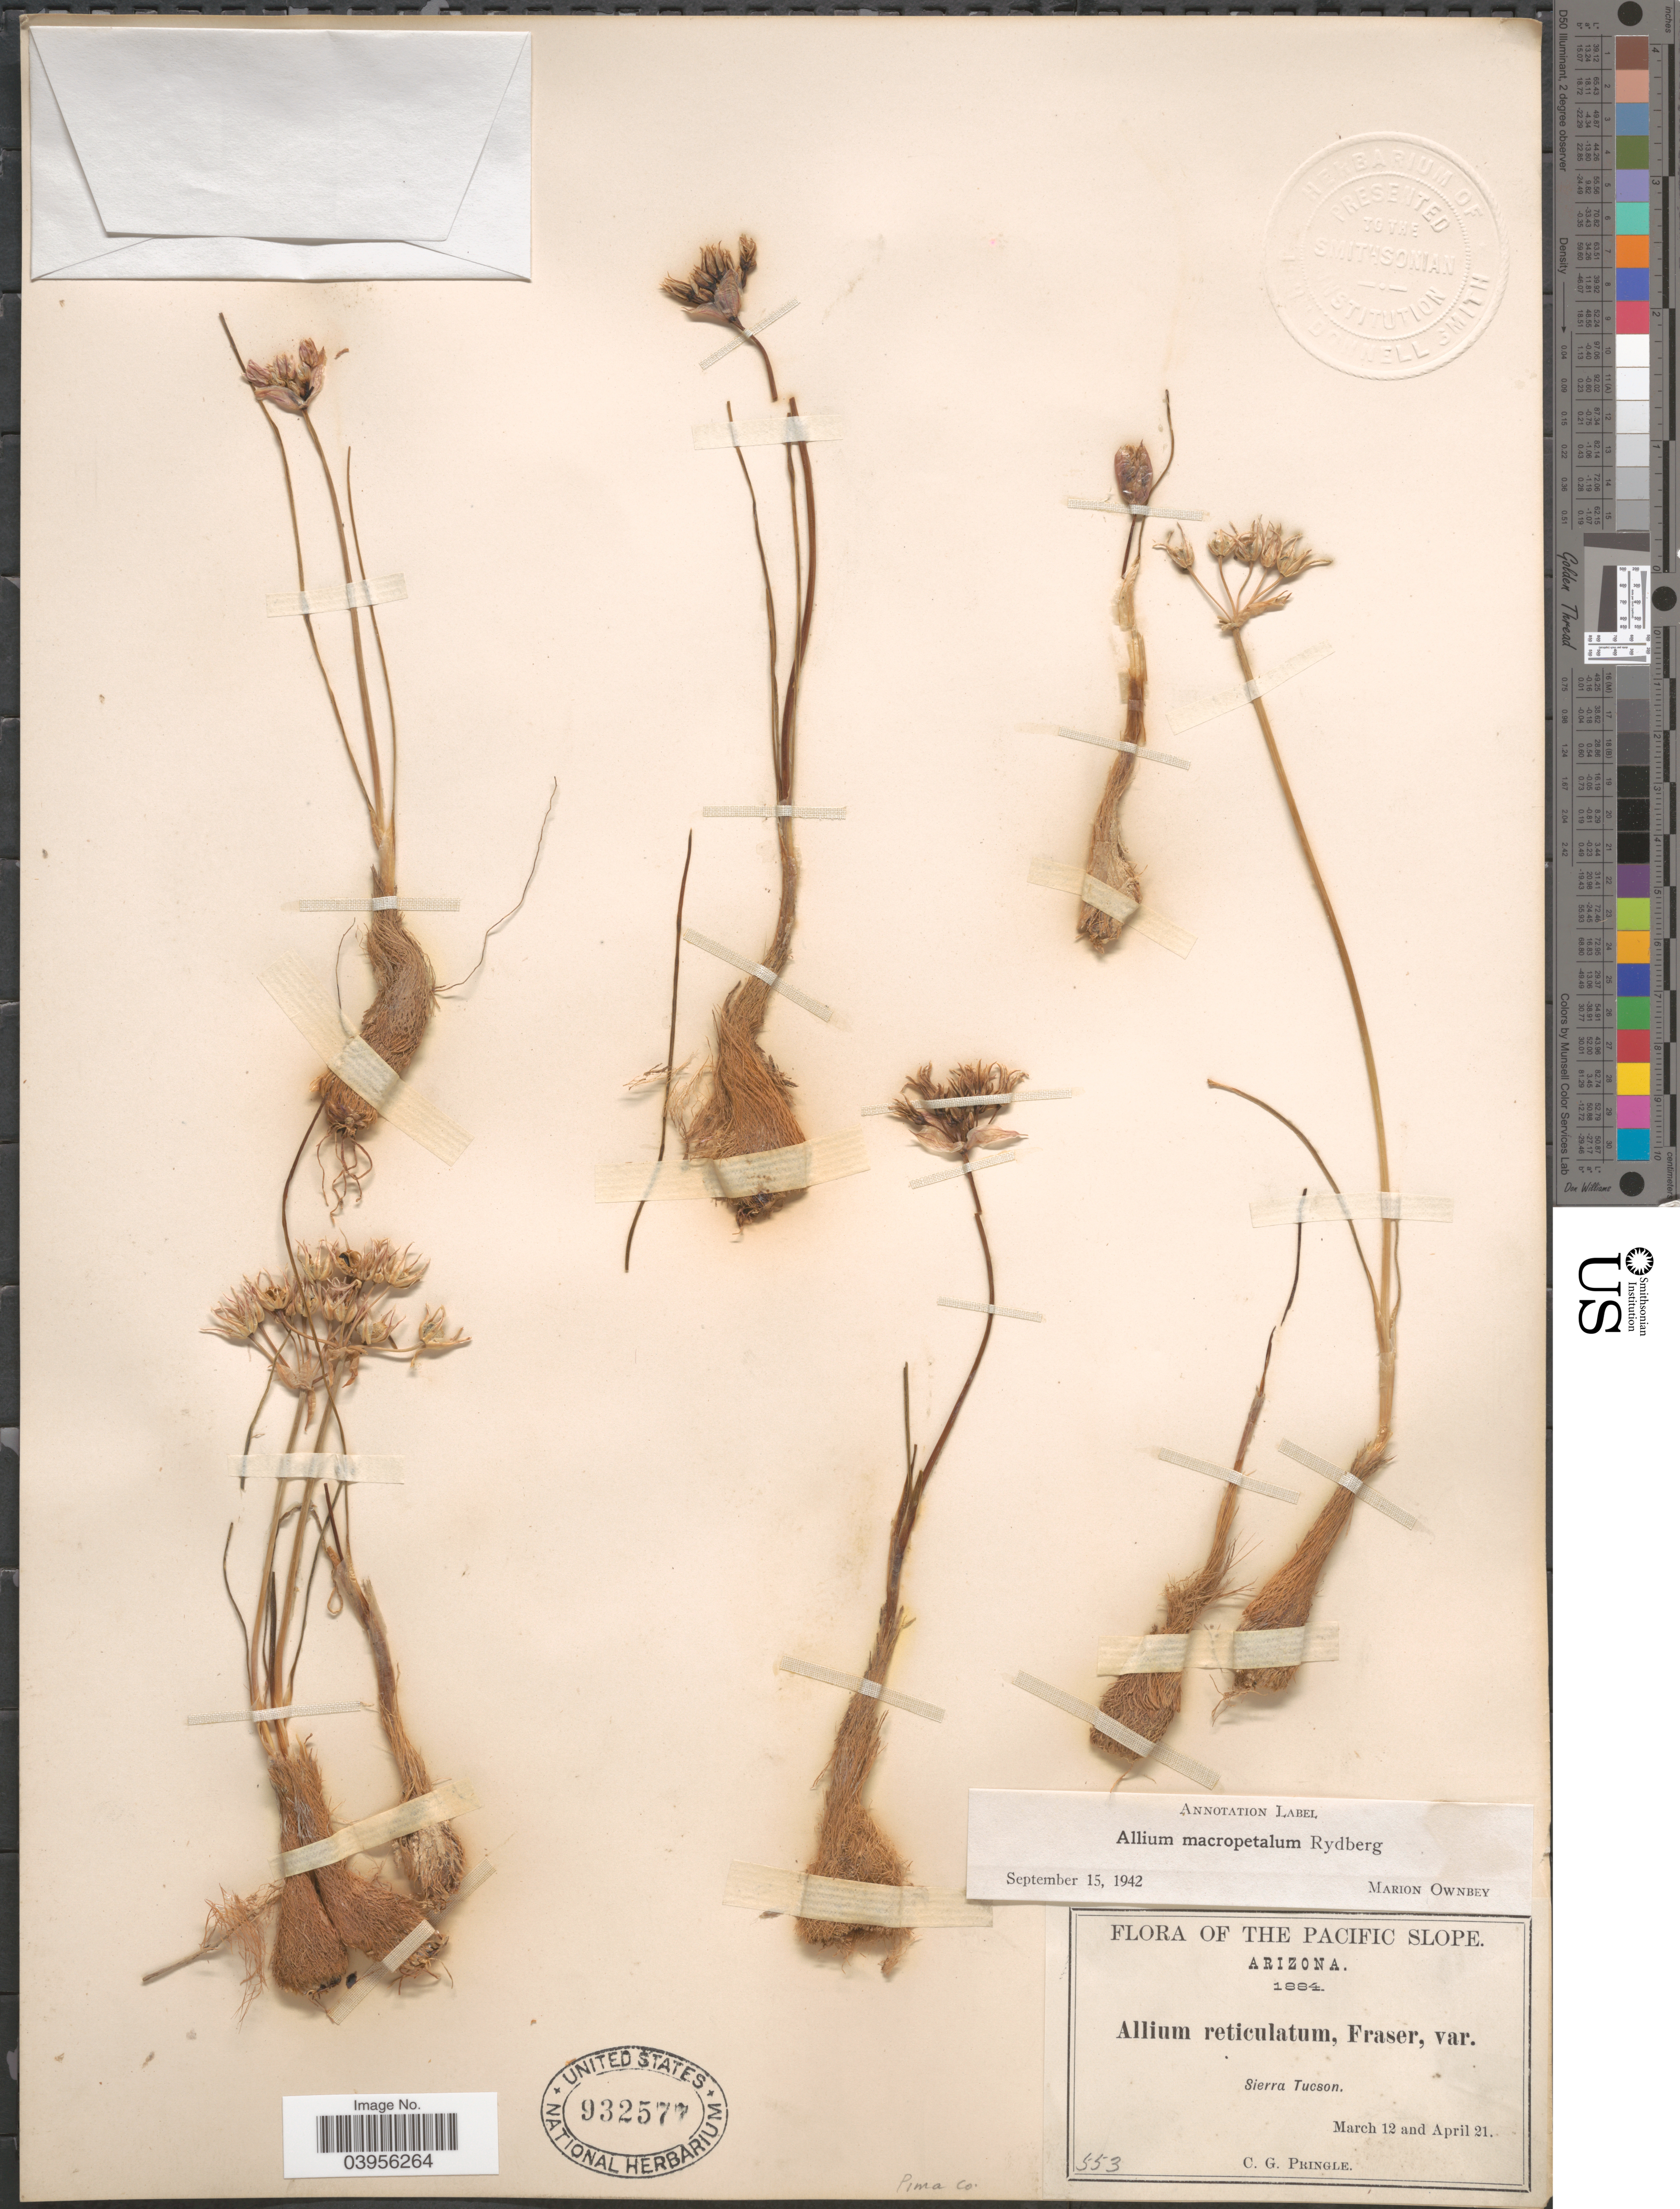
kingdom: Plantae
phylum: Tracheophyta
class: Liliopsida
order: Asparagales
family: Amaryllidaceae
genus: Allium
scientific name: Allium macropetalum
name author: Rydb.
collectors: C. G. Pringle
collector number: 553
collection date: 1884-03-12/1884-04-21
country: United States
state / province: Arizona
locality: The Pacific Slope. Sierra Tucson. Pima Co.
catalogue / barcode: US 932577